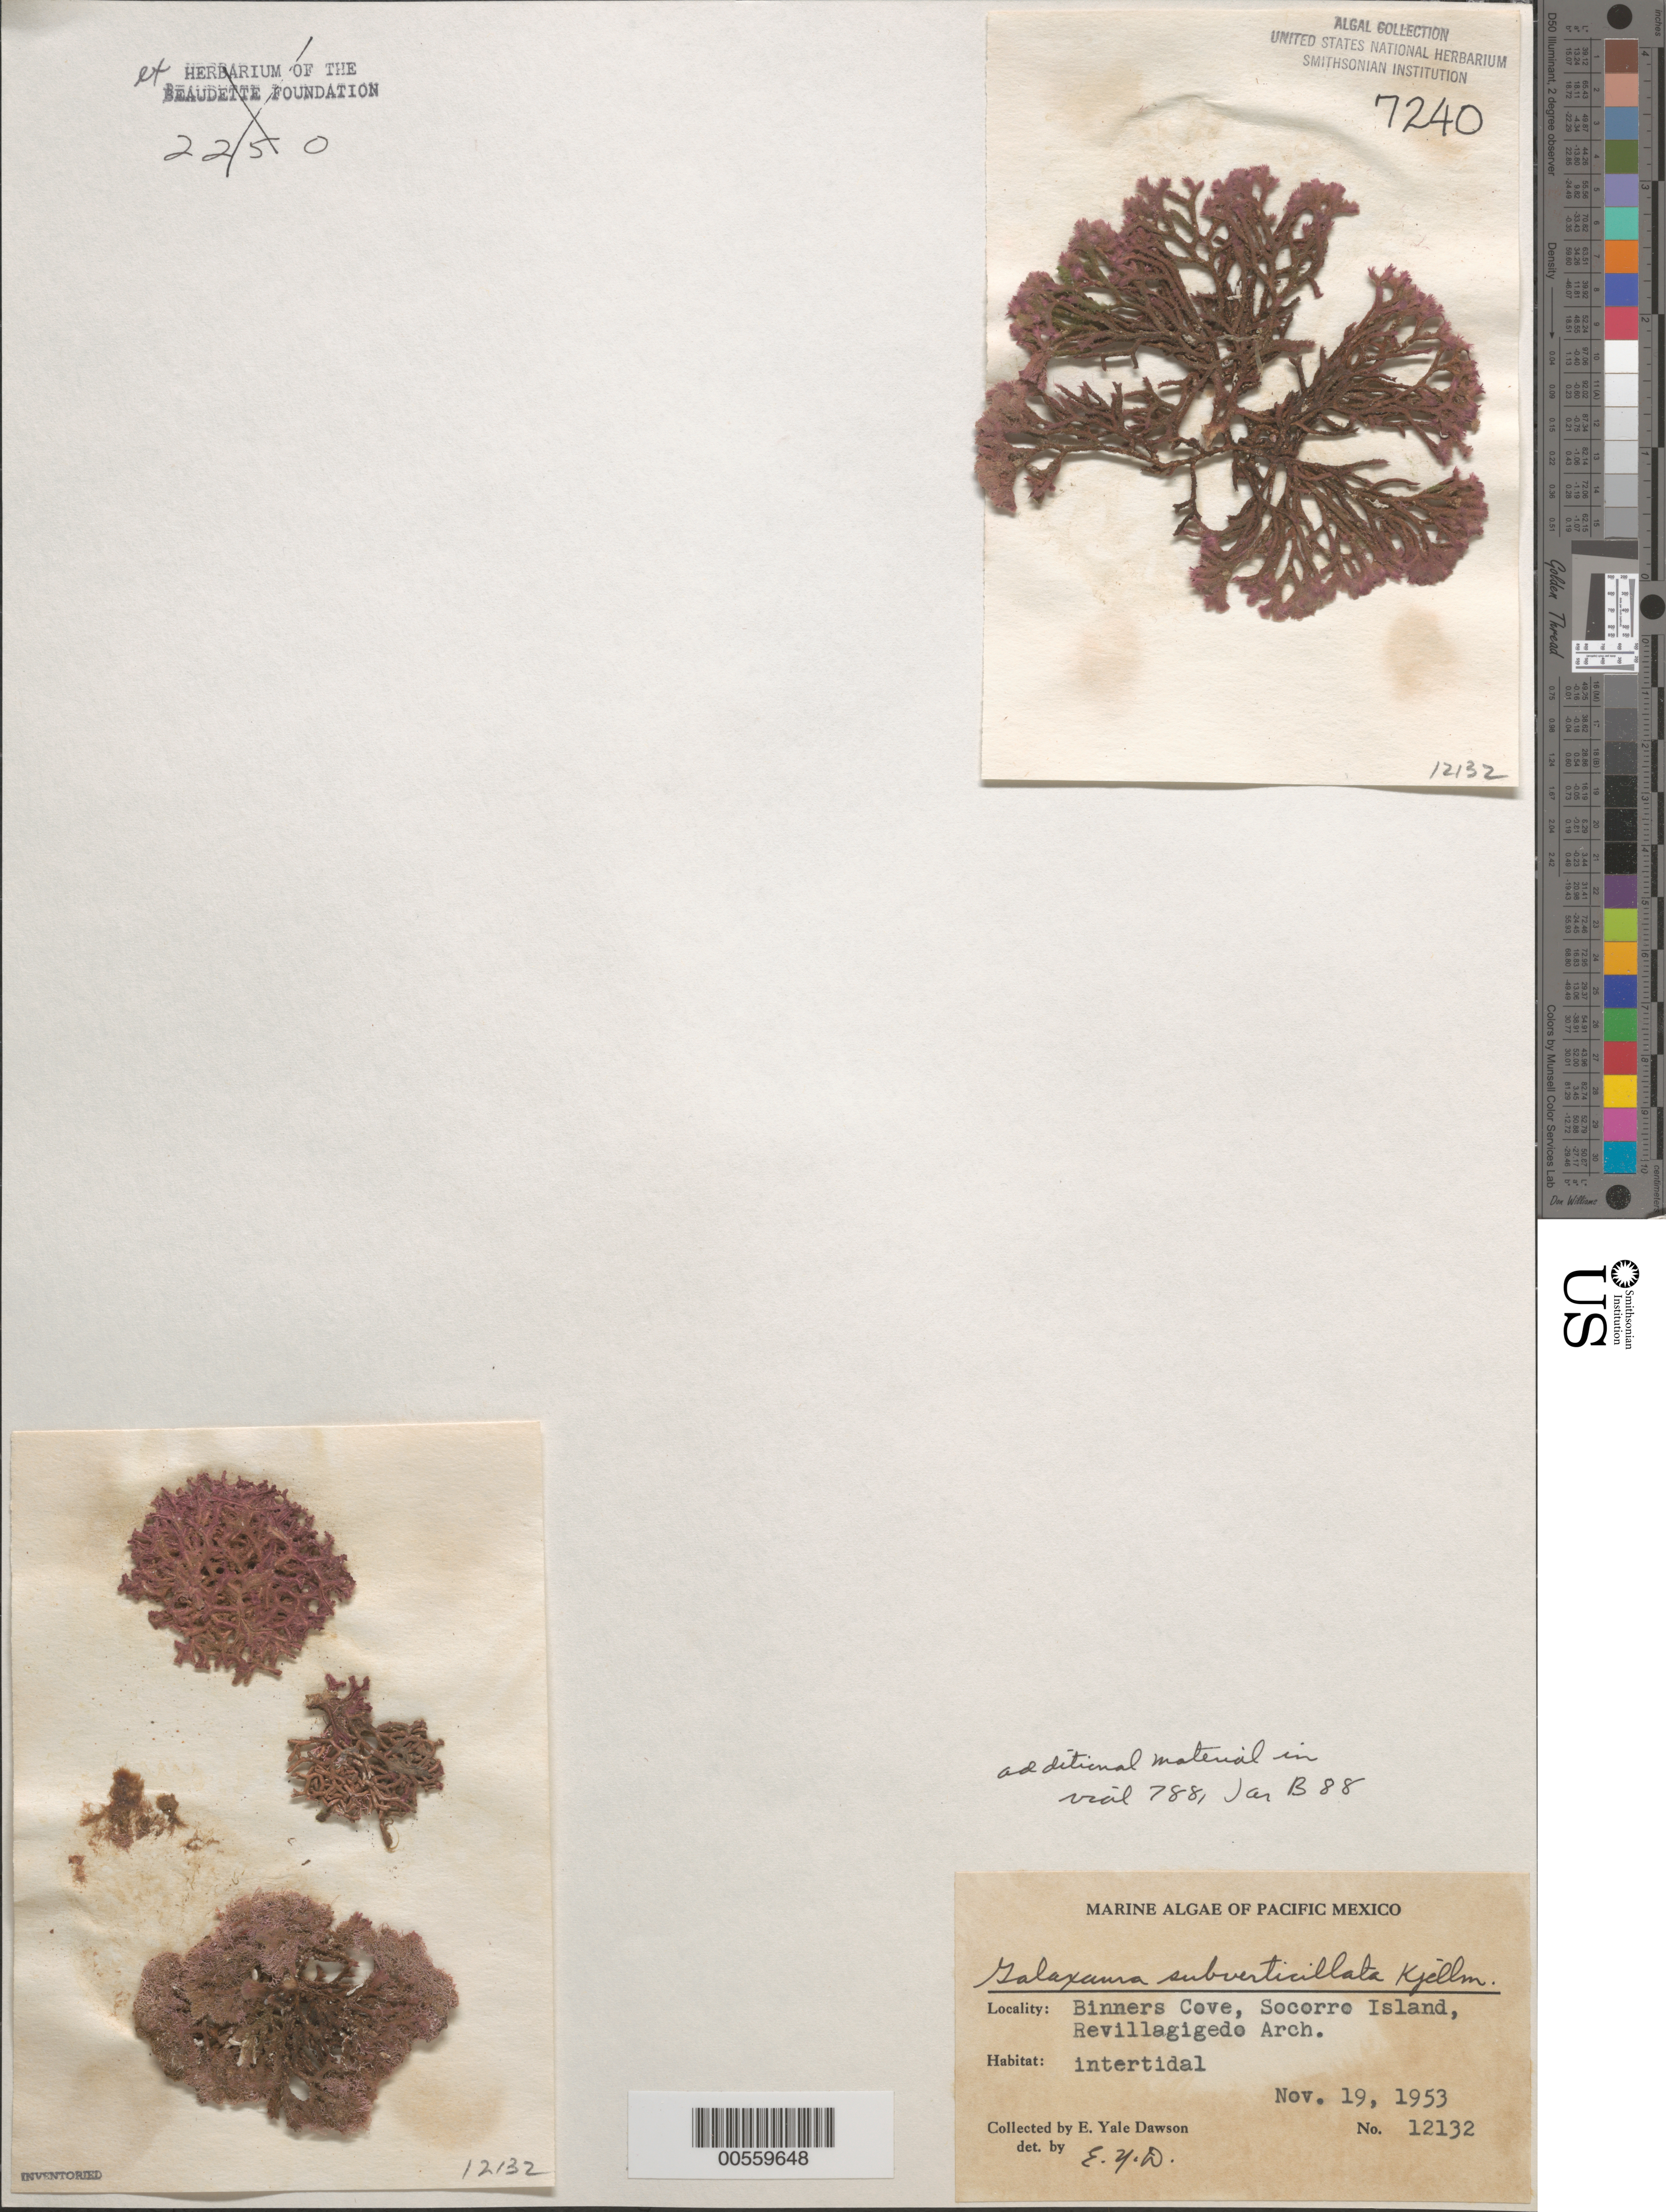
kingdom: Plantae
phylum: Rhodophyta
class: Florideophyceae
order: Nemaliales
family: Galaxauraceae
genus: Galaxaura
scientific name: Galaxaura rugosa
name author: (Ellis & Sol.) J.V.Lamouroux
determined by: Algae name updating Project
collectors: E. Y. Dawson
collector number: EYD 12132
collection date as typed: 19 Nov 1953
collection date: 1953-11-19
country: Mexico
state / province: Colima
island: Isla Socorro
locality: Binners Cove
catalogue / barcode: US 7240